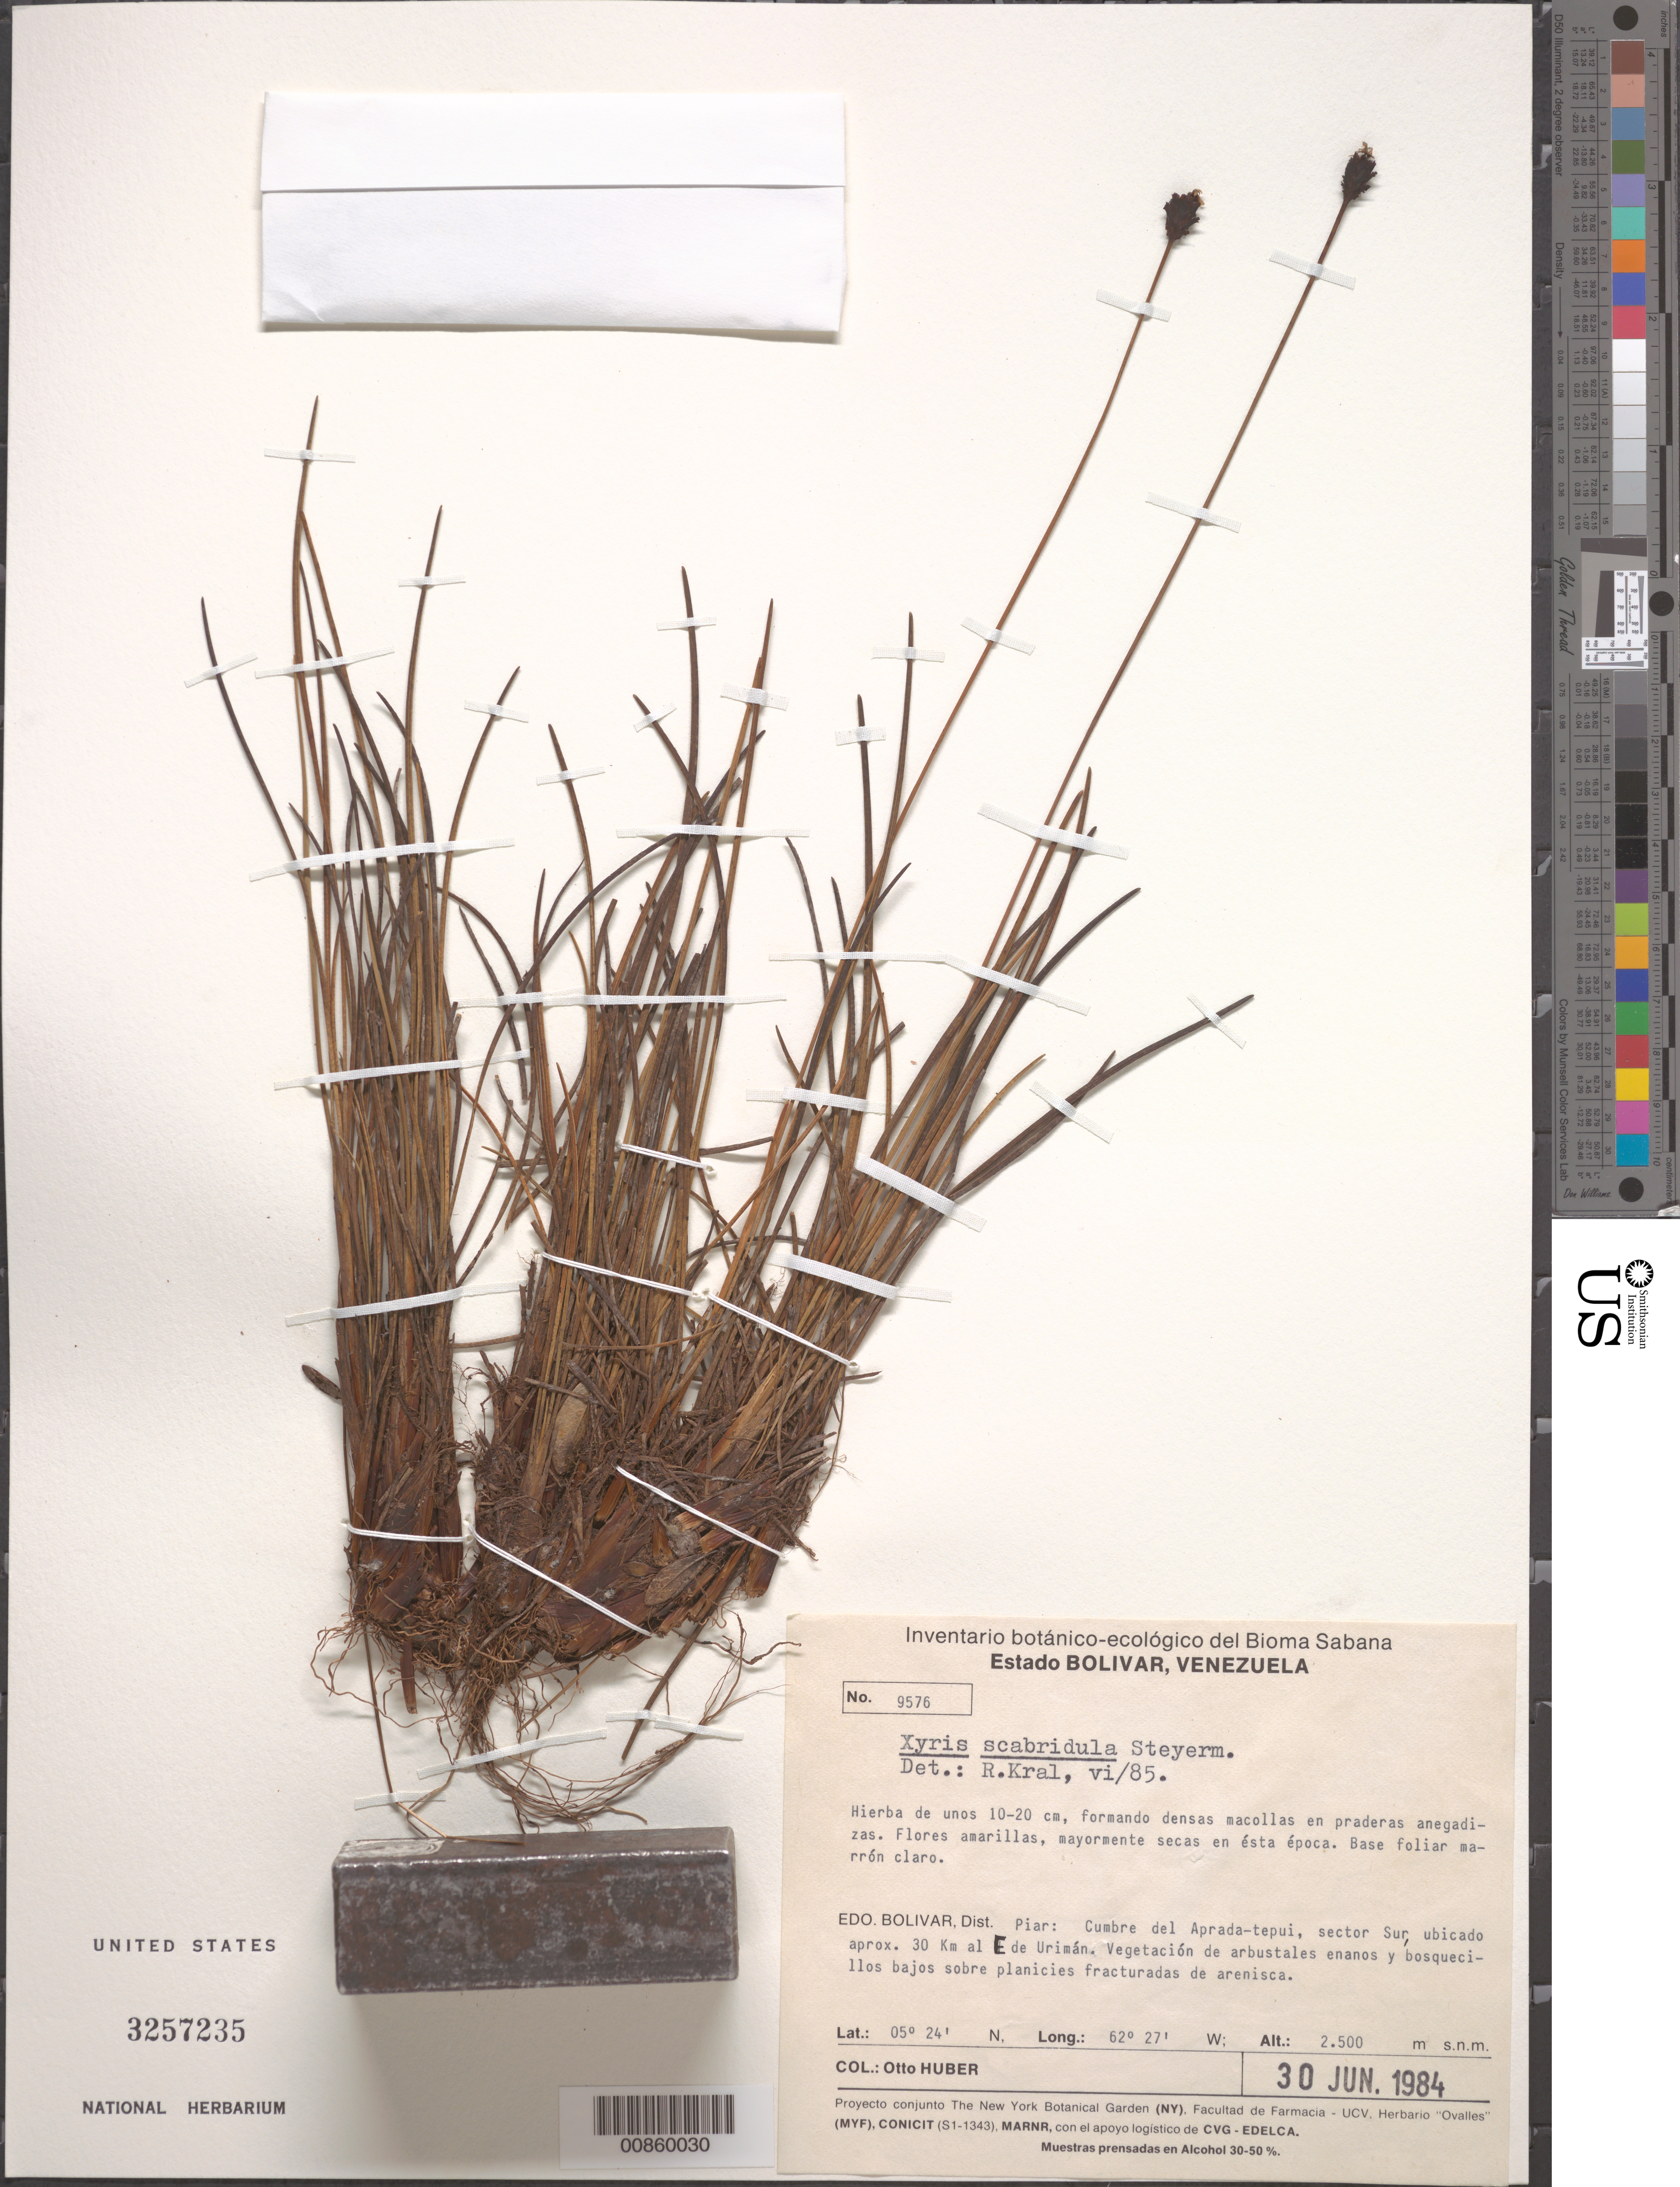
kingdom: Plantae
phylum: Tracheophyta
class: Liliopsida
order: Poales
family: Xyridaceae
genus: Xyris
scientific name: Xyris scabridula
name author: Steyerm.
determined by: Kral, Robert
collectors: O. Huber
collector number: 9576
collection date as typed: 30-Jun-84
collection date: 1984-06-30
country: Venezuela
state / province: Bolívar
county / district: Piar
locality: Aprada-tepuí cumbre, sector sur ubicado ca. 30 km al E de Urimán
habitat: Vegetación de arbustales enanos y bosquecillos bajos sobore planicies fracturadas de arenisca; praderas anegadizas.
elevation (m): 2500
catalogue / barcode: US 3257235